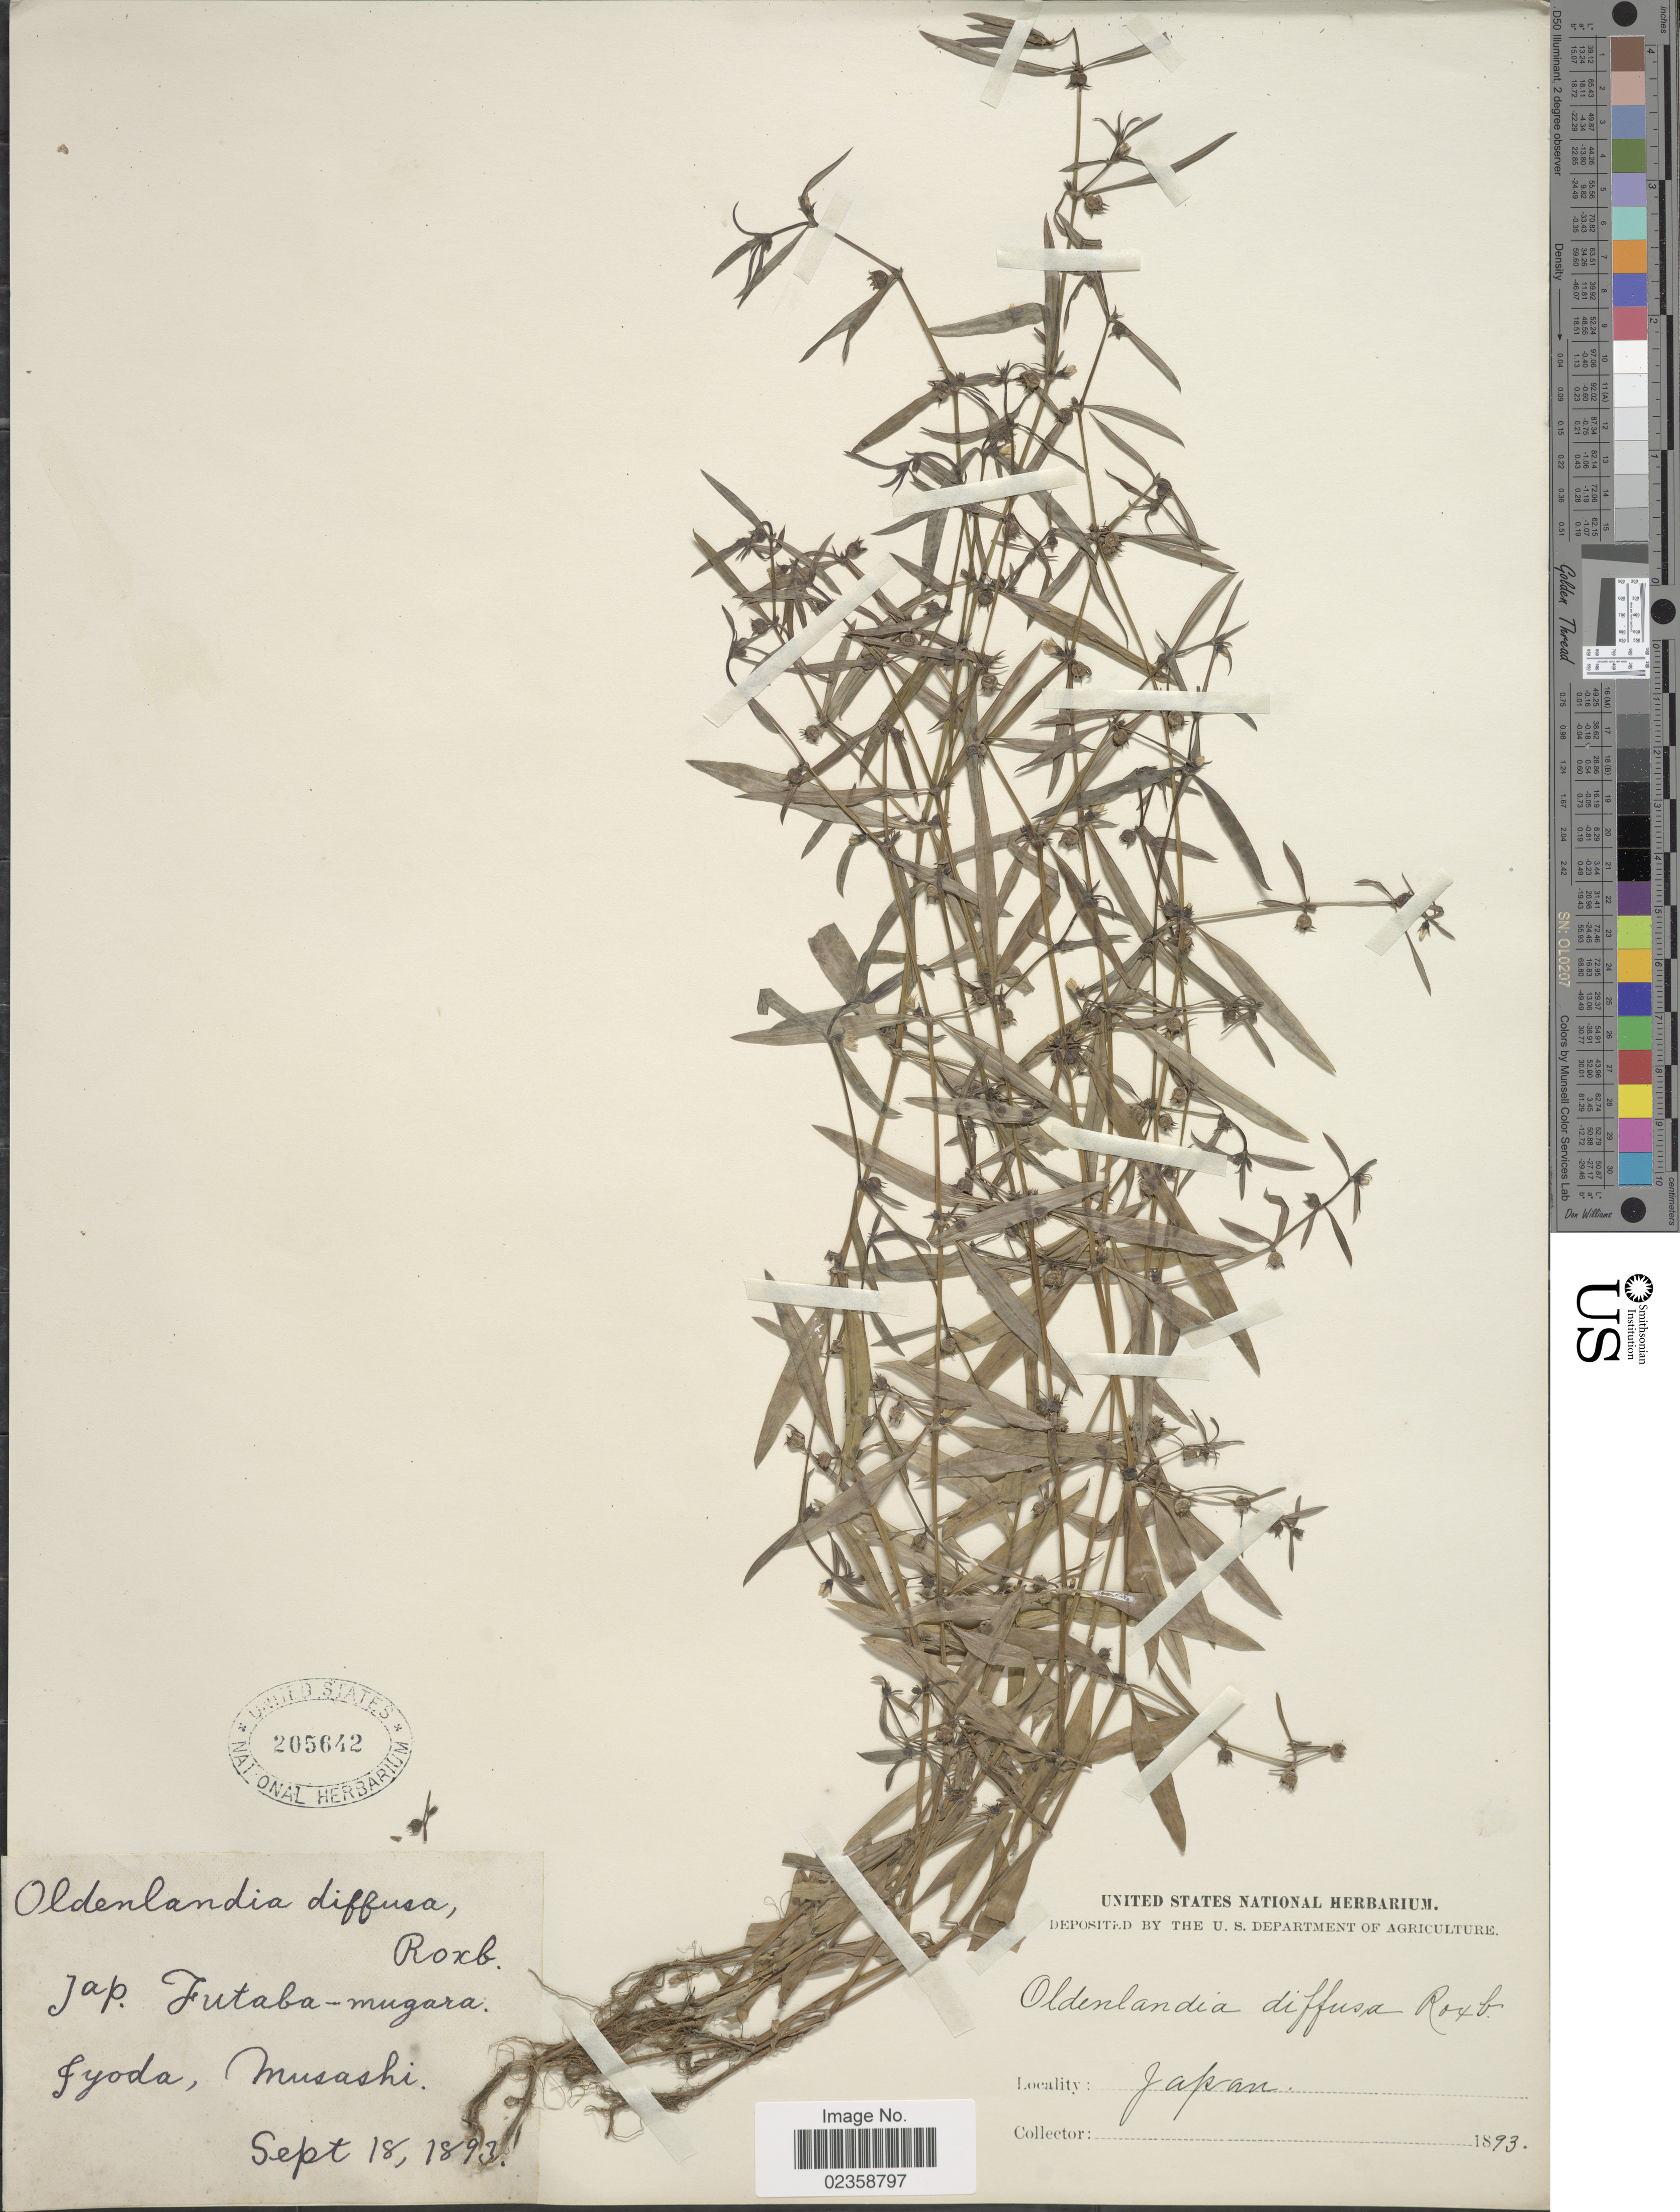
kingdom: Plantae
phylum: Tracheophyta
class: Magnoliopsida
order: Gentianales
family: Rubiaceae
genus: Oldenlandia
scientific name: Oldenlandia diffusa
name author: (Willd.) Roxb.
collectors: ex herb. U. S. Department of Agriculture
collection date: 1893-09-18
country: Japan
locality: Syoda, Musashi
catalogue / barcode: US 205642